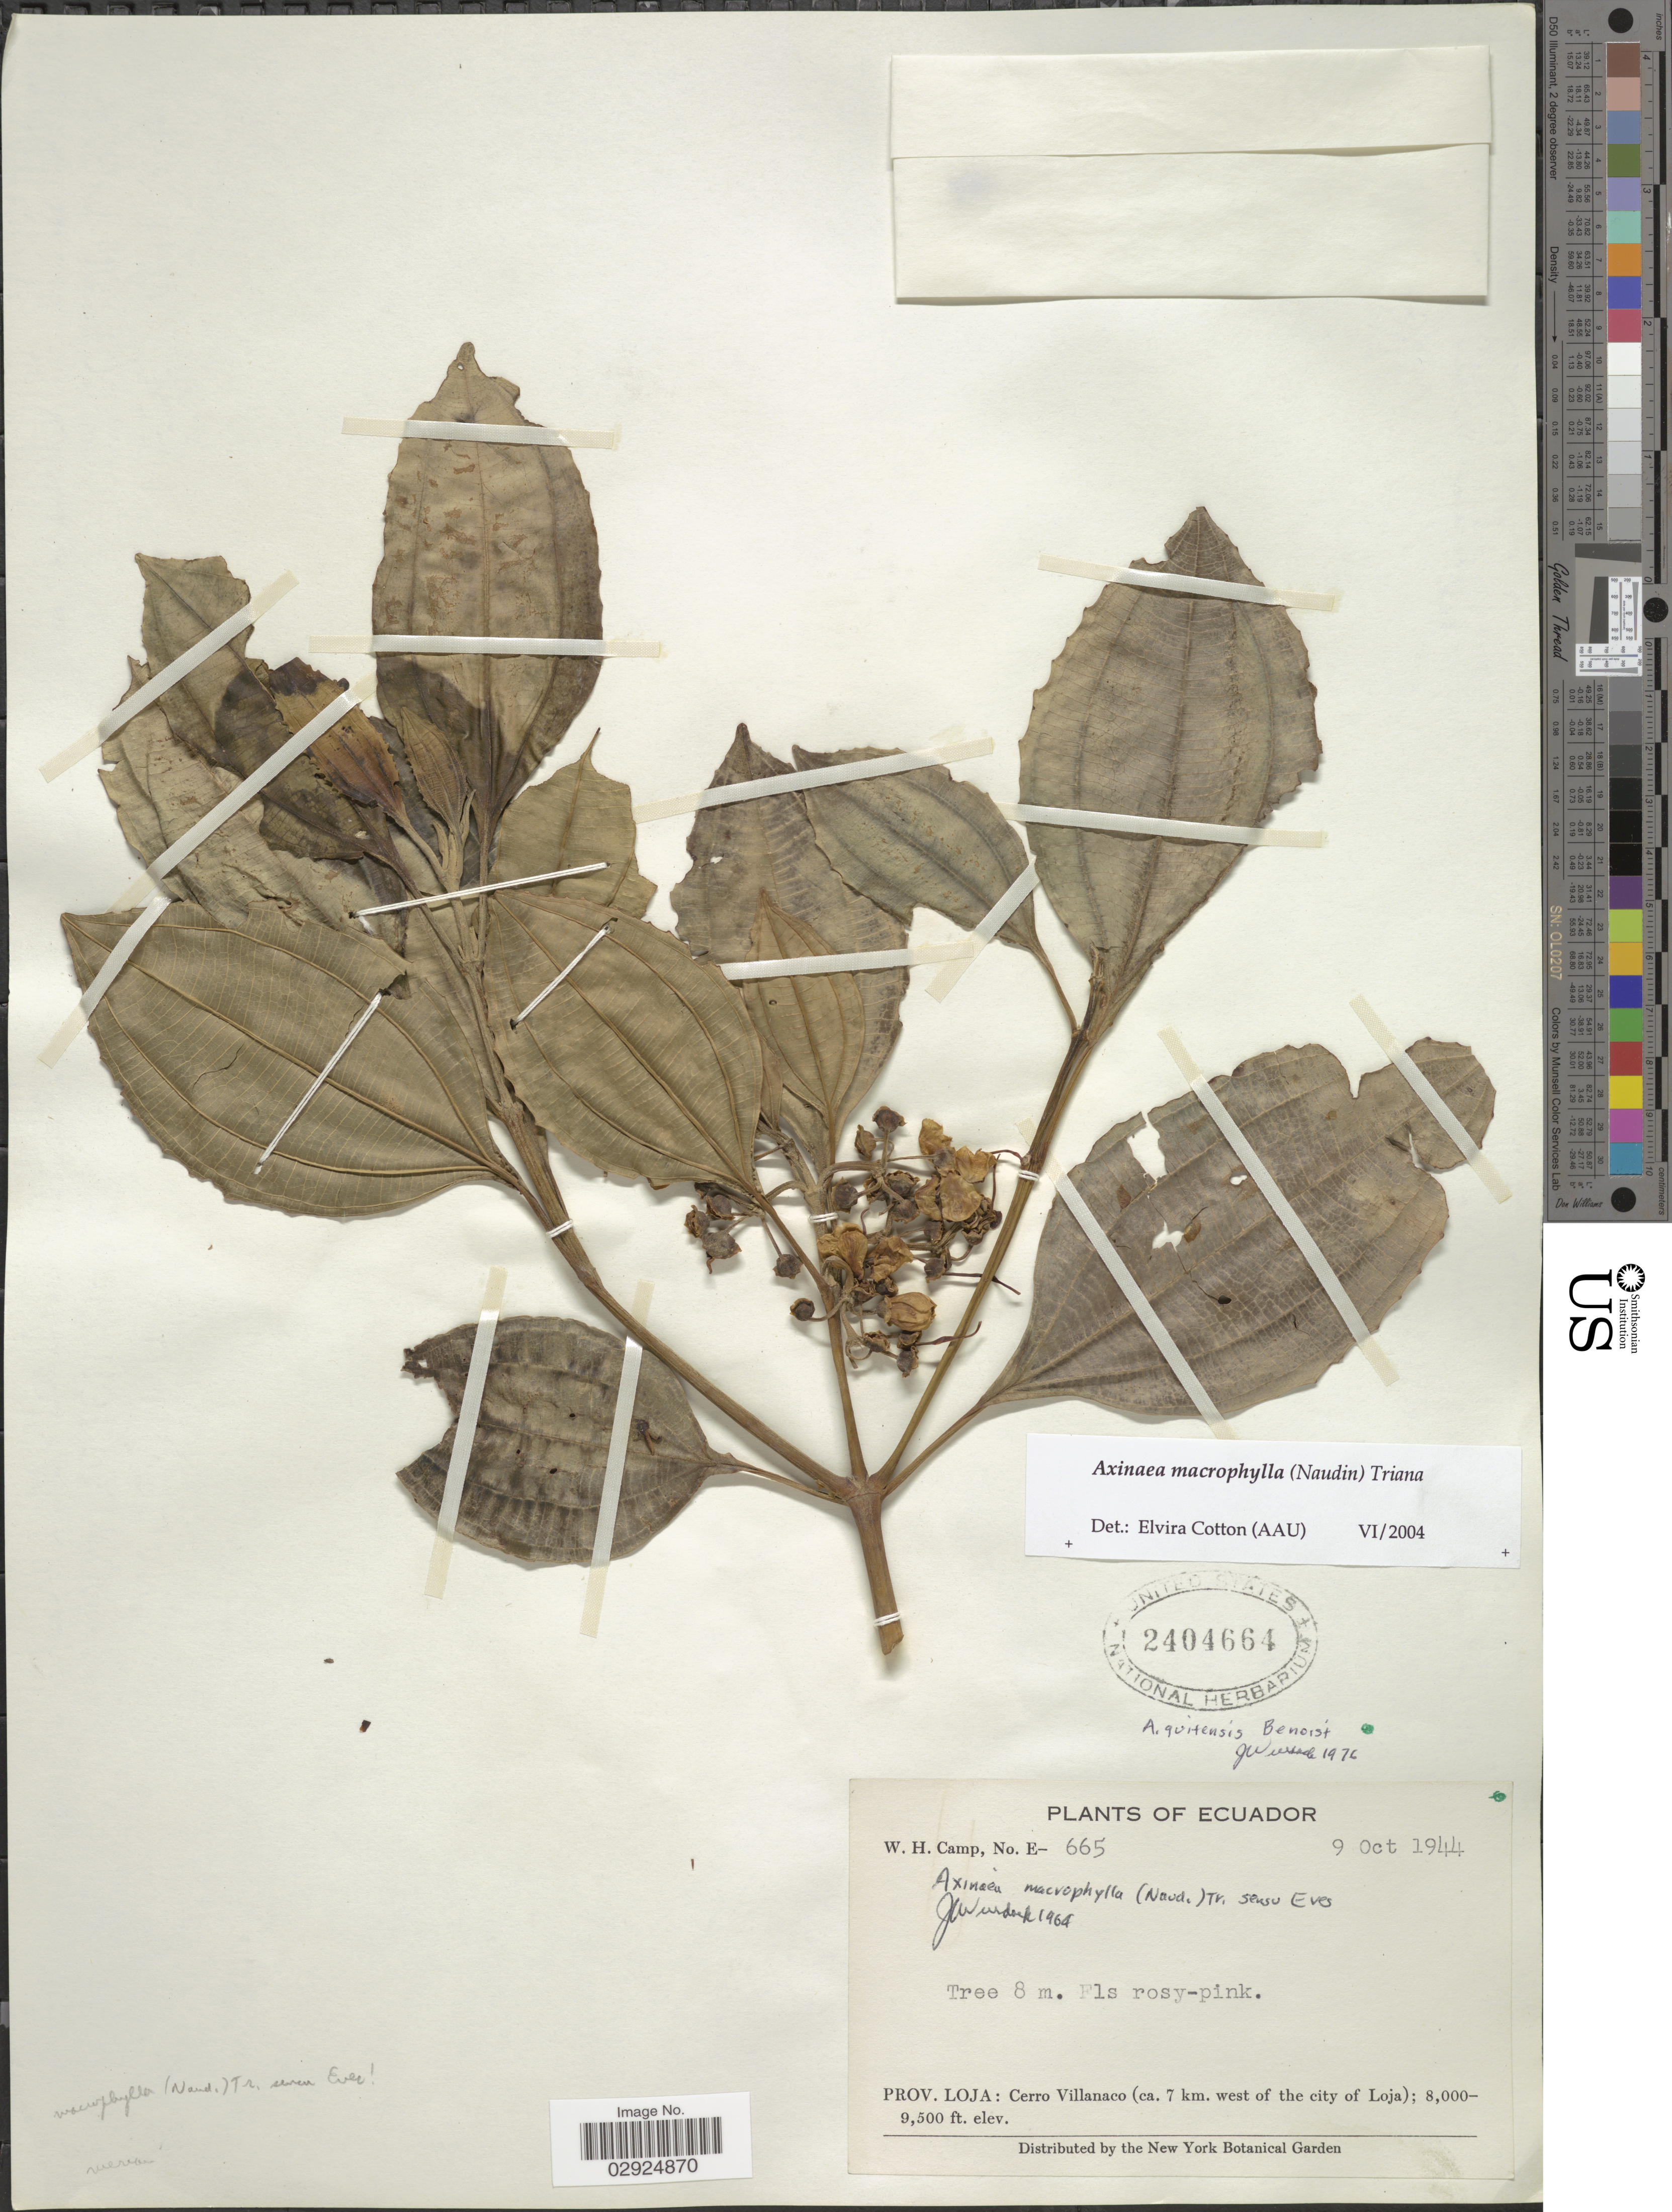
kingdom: Plantae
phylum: Tracheophyta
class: Magnoliopsida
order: Myrtales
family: Melastomataceae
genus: Axinaea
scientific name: Axinaea macrophylla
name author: (Naudin) Triana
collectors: W. H. Camp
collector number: E-665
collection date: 1944-10-09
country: Ecuador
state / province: Loja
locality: Prov. Loja: Cerro Villanaco (ca. 7 km. west of the city of Loja).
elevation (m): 2438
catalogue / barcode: US 2404664